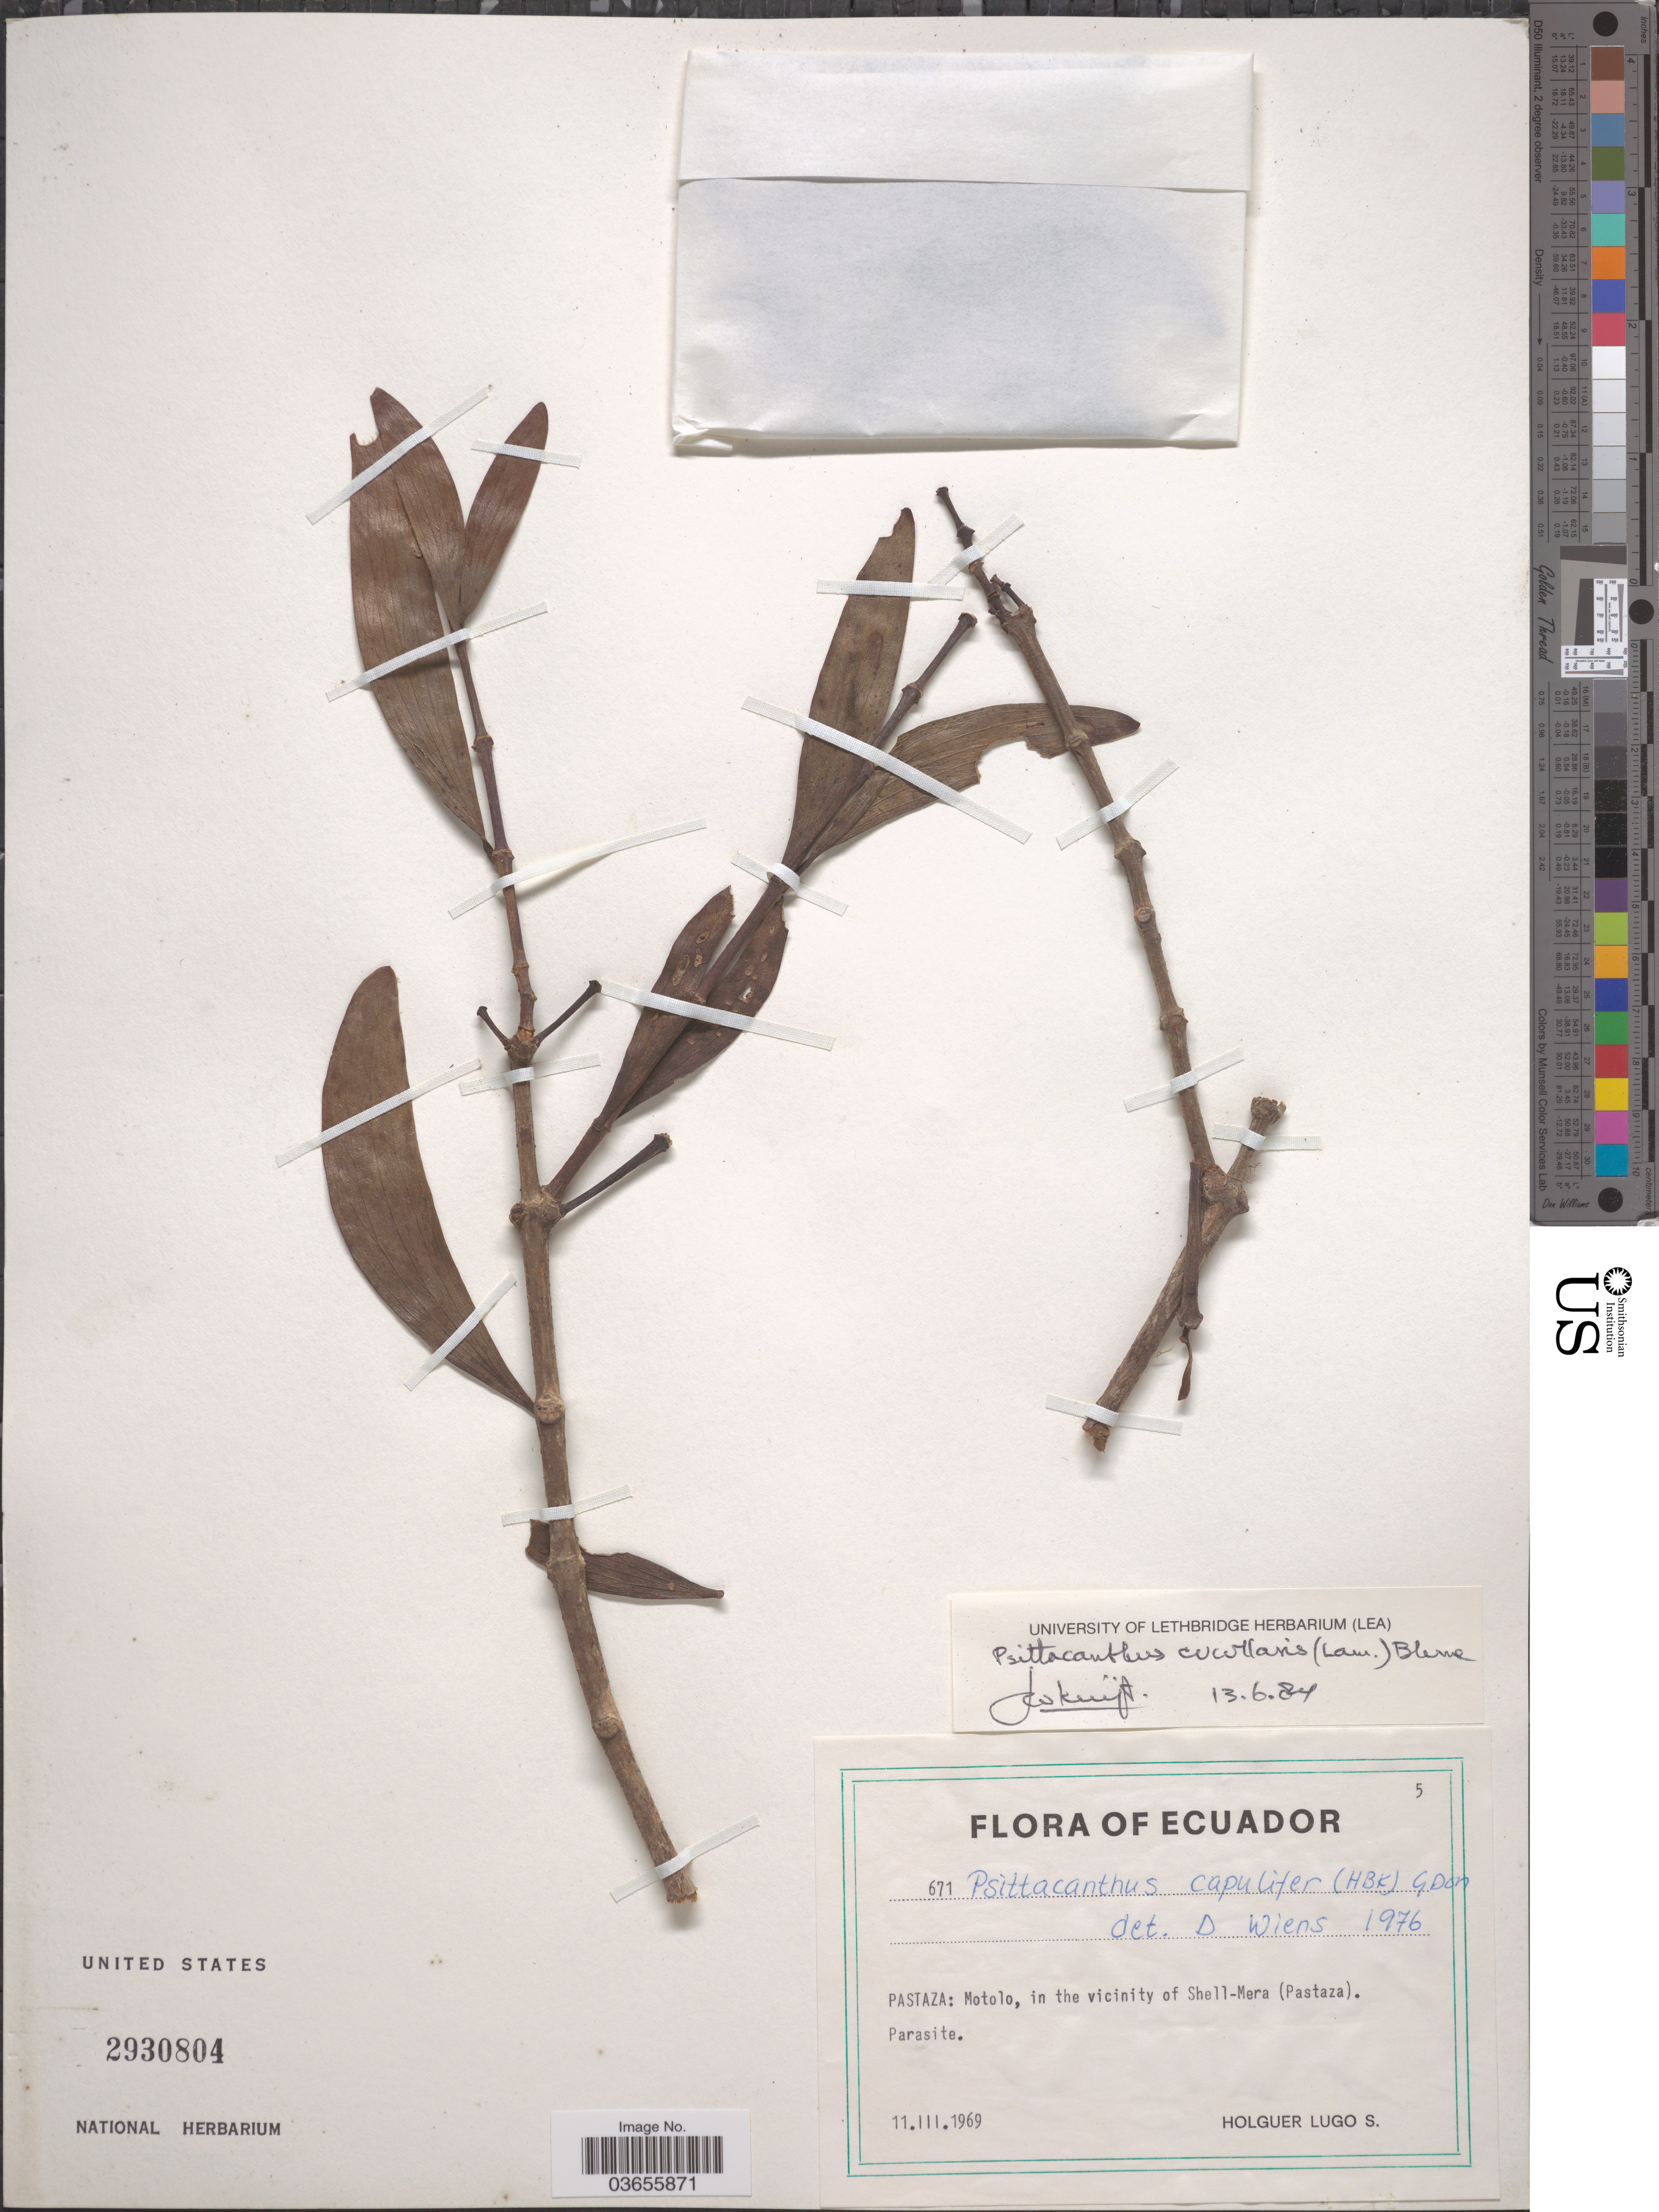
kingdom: Plantae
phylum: Tracheophyta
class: Magnoliopsida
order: Santalales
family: Loranthaceae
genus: Psittacanthus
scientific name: Psittacanthus cucullaris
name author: (Kunth) G. Don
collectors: H. Lugo S.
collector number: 671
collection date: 1969-03-11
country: Ecuador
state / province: Pastaza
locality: Motolo, in the vicinity of Shell-Mera.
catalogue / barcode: US 2930804